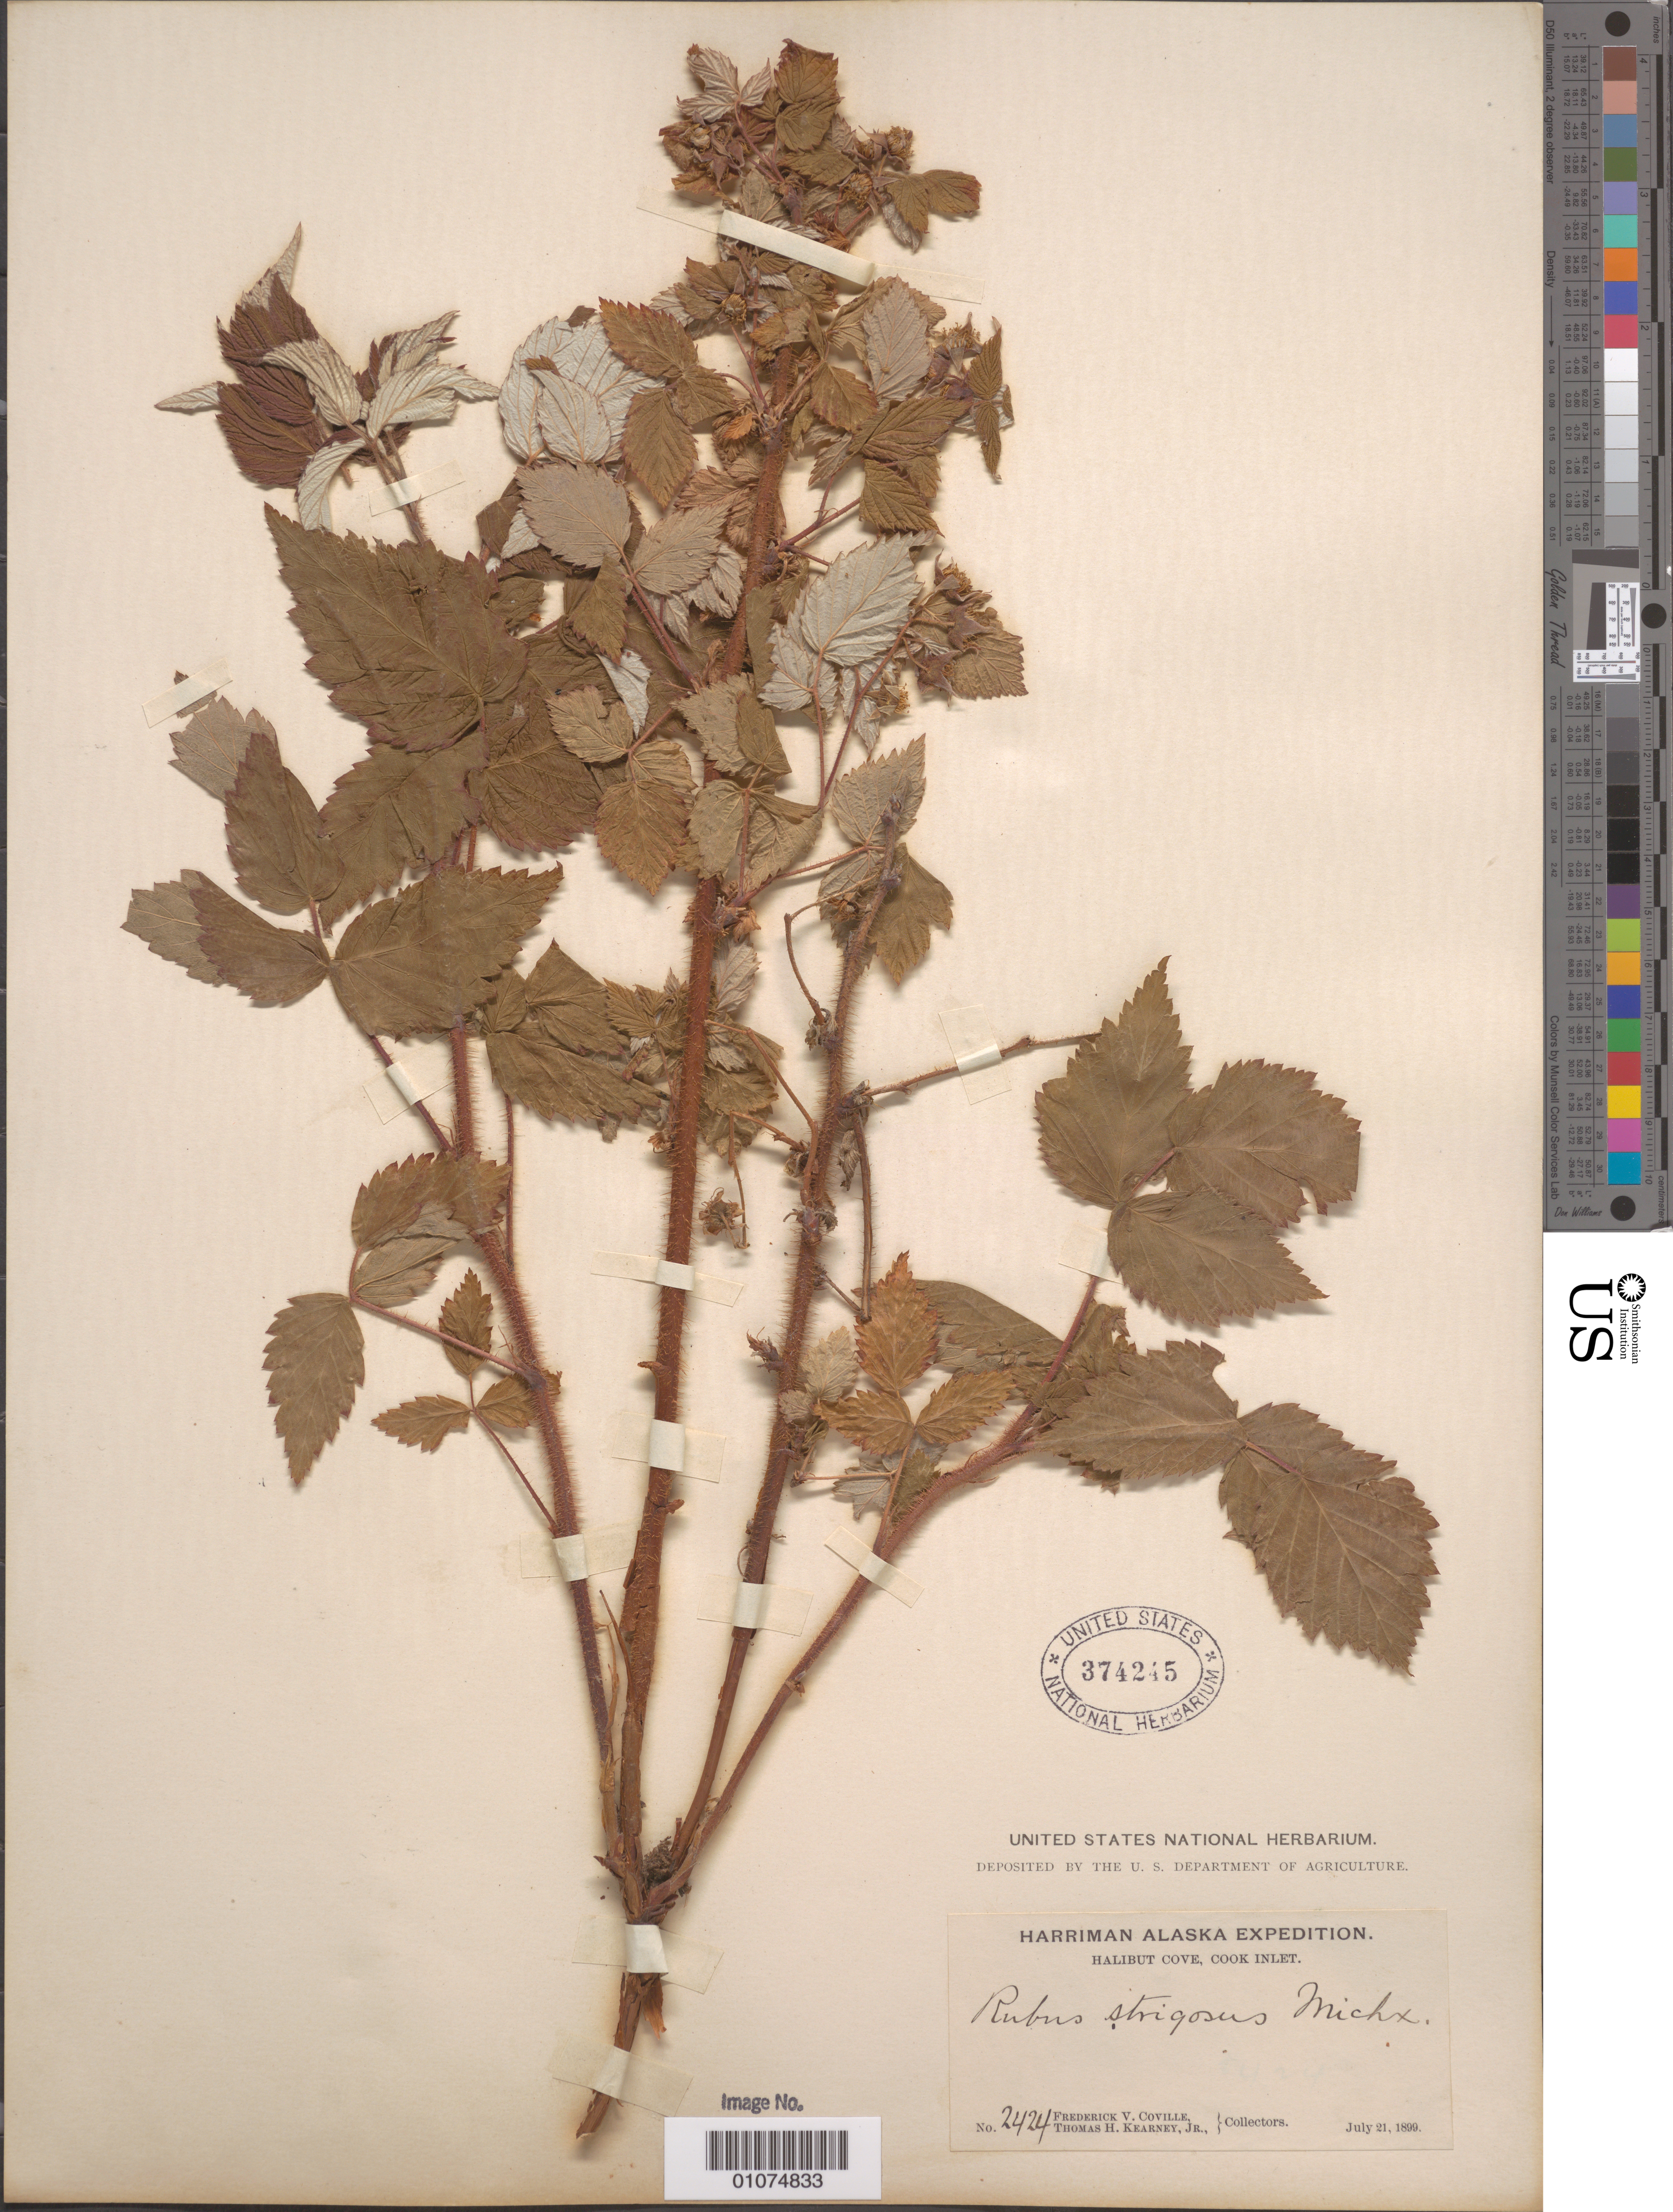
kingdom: Plantae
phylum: Tracheophyta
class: Magnoliopsida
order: Rosales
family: Rosaceae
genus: Rubus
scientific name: Rubus strigosus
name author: Michx.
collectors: F. V. Coville & T. H. Kearney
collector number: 2424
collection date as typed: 21 Jul 1899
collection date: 1899-07-21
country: United States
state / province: Alaska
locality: Halibut Cove, Cook Inlet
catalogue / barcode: US 374245